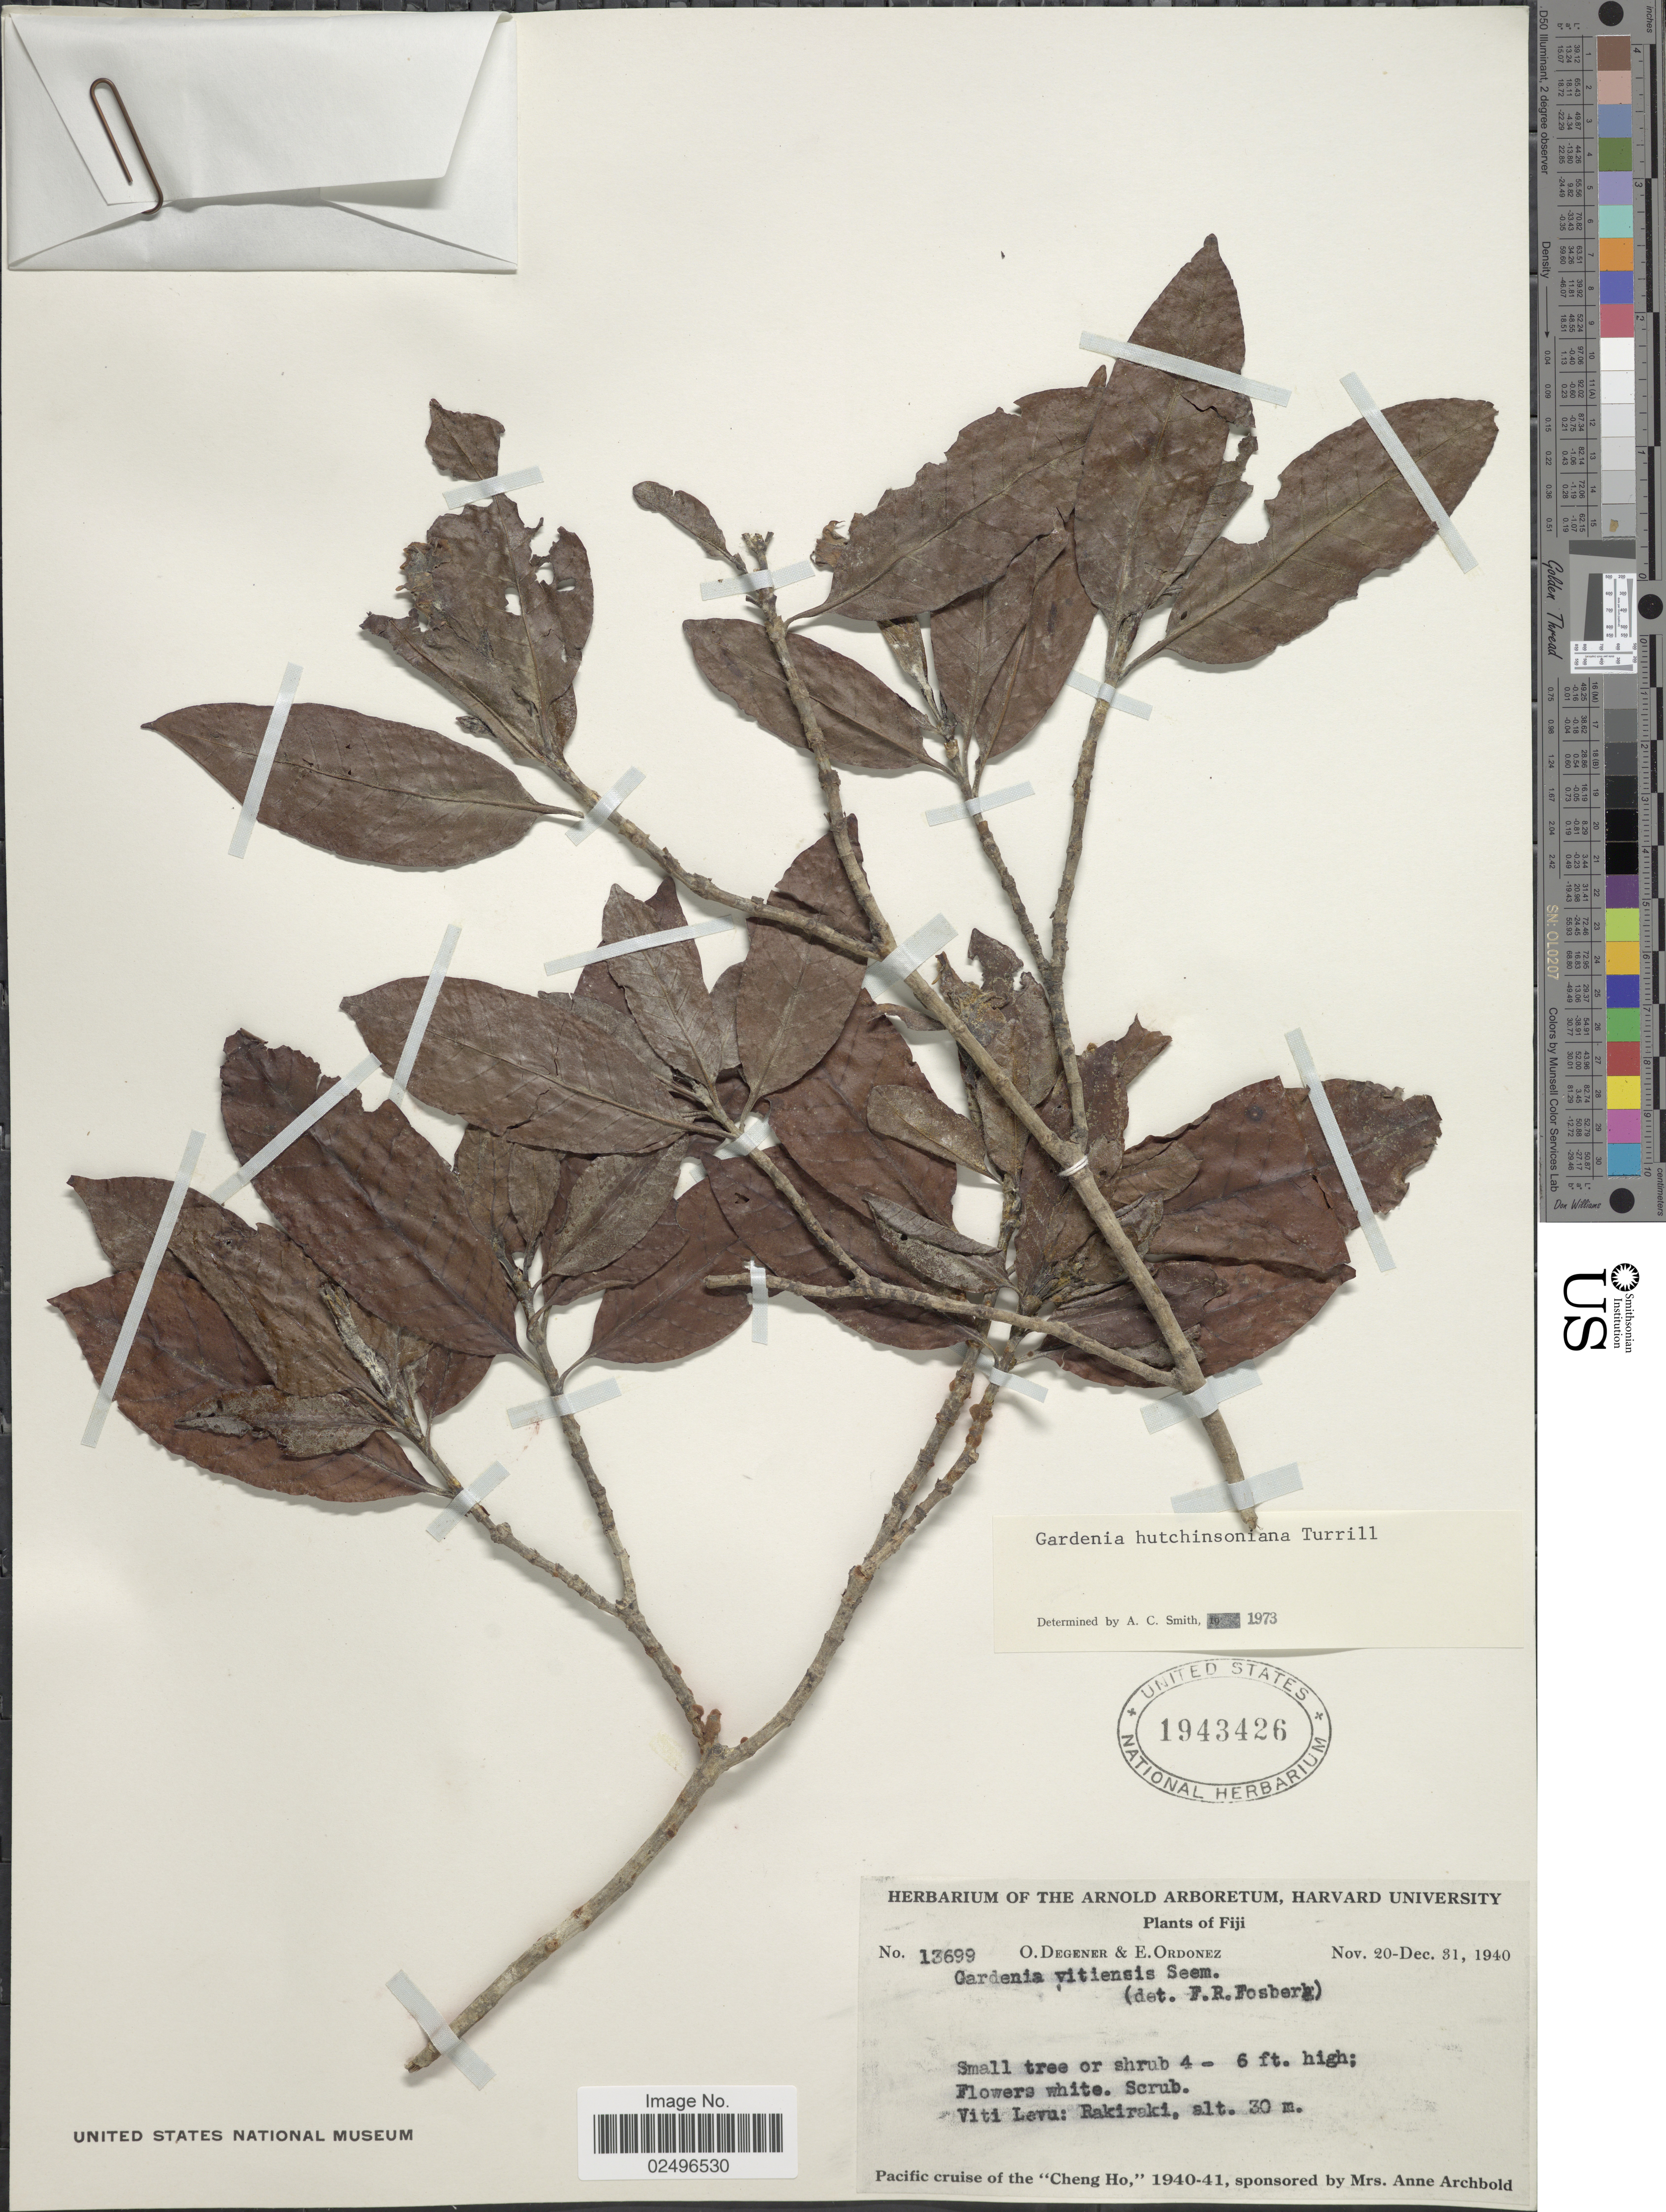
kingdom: Plantae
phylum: Tracheophyta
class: Magnoliopsida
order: Gentianales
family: Rubiaceae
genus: Gardenia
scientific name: Gardenia hutchinsoniana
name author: Turrill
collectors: O. Degener & E. Ordonez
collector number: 13699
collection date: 1940-11-20/1940-12-31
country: Fiji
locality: Viti Levu: Rakiraki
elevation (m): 30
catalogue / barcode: US 1943426